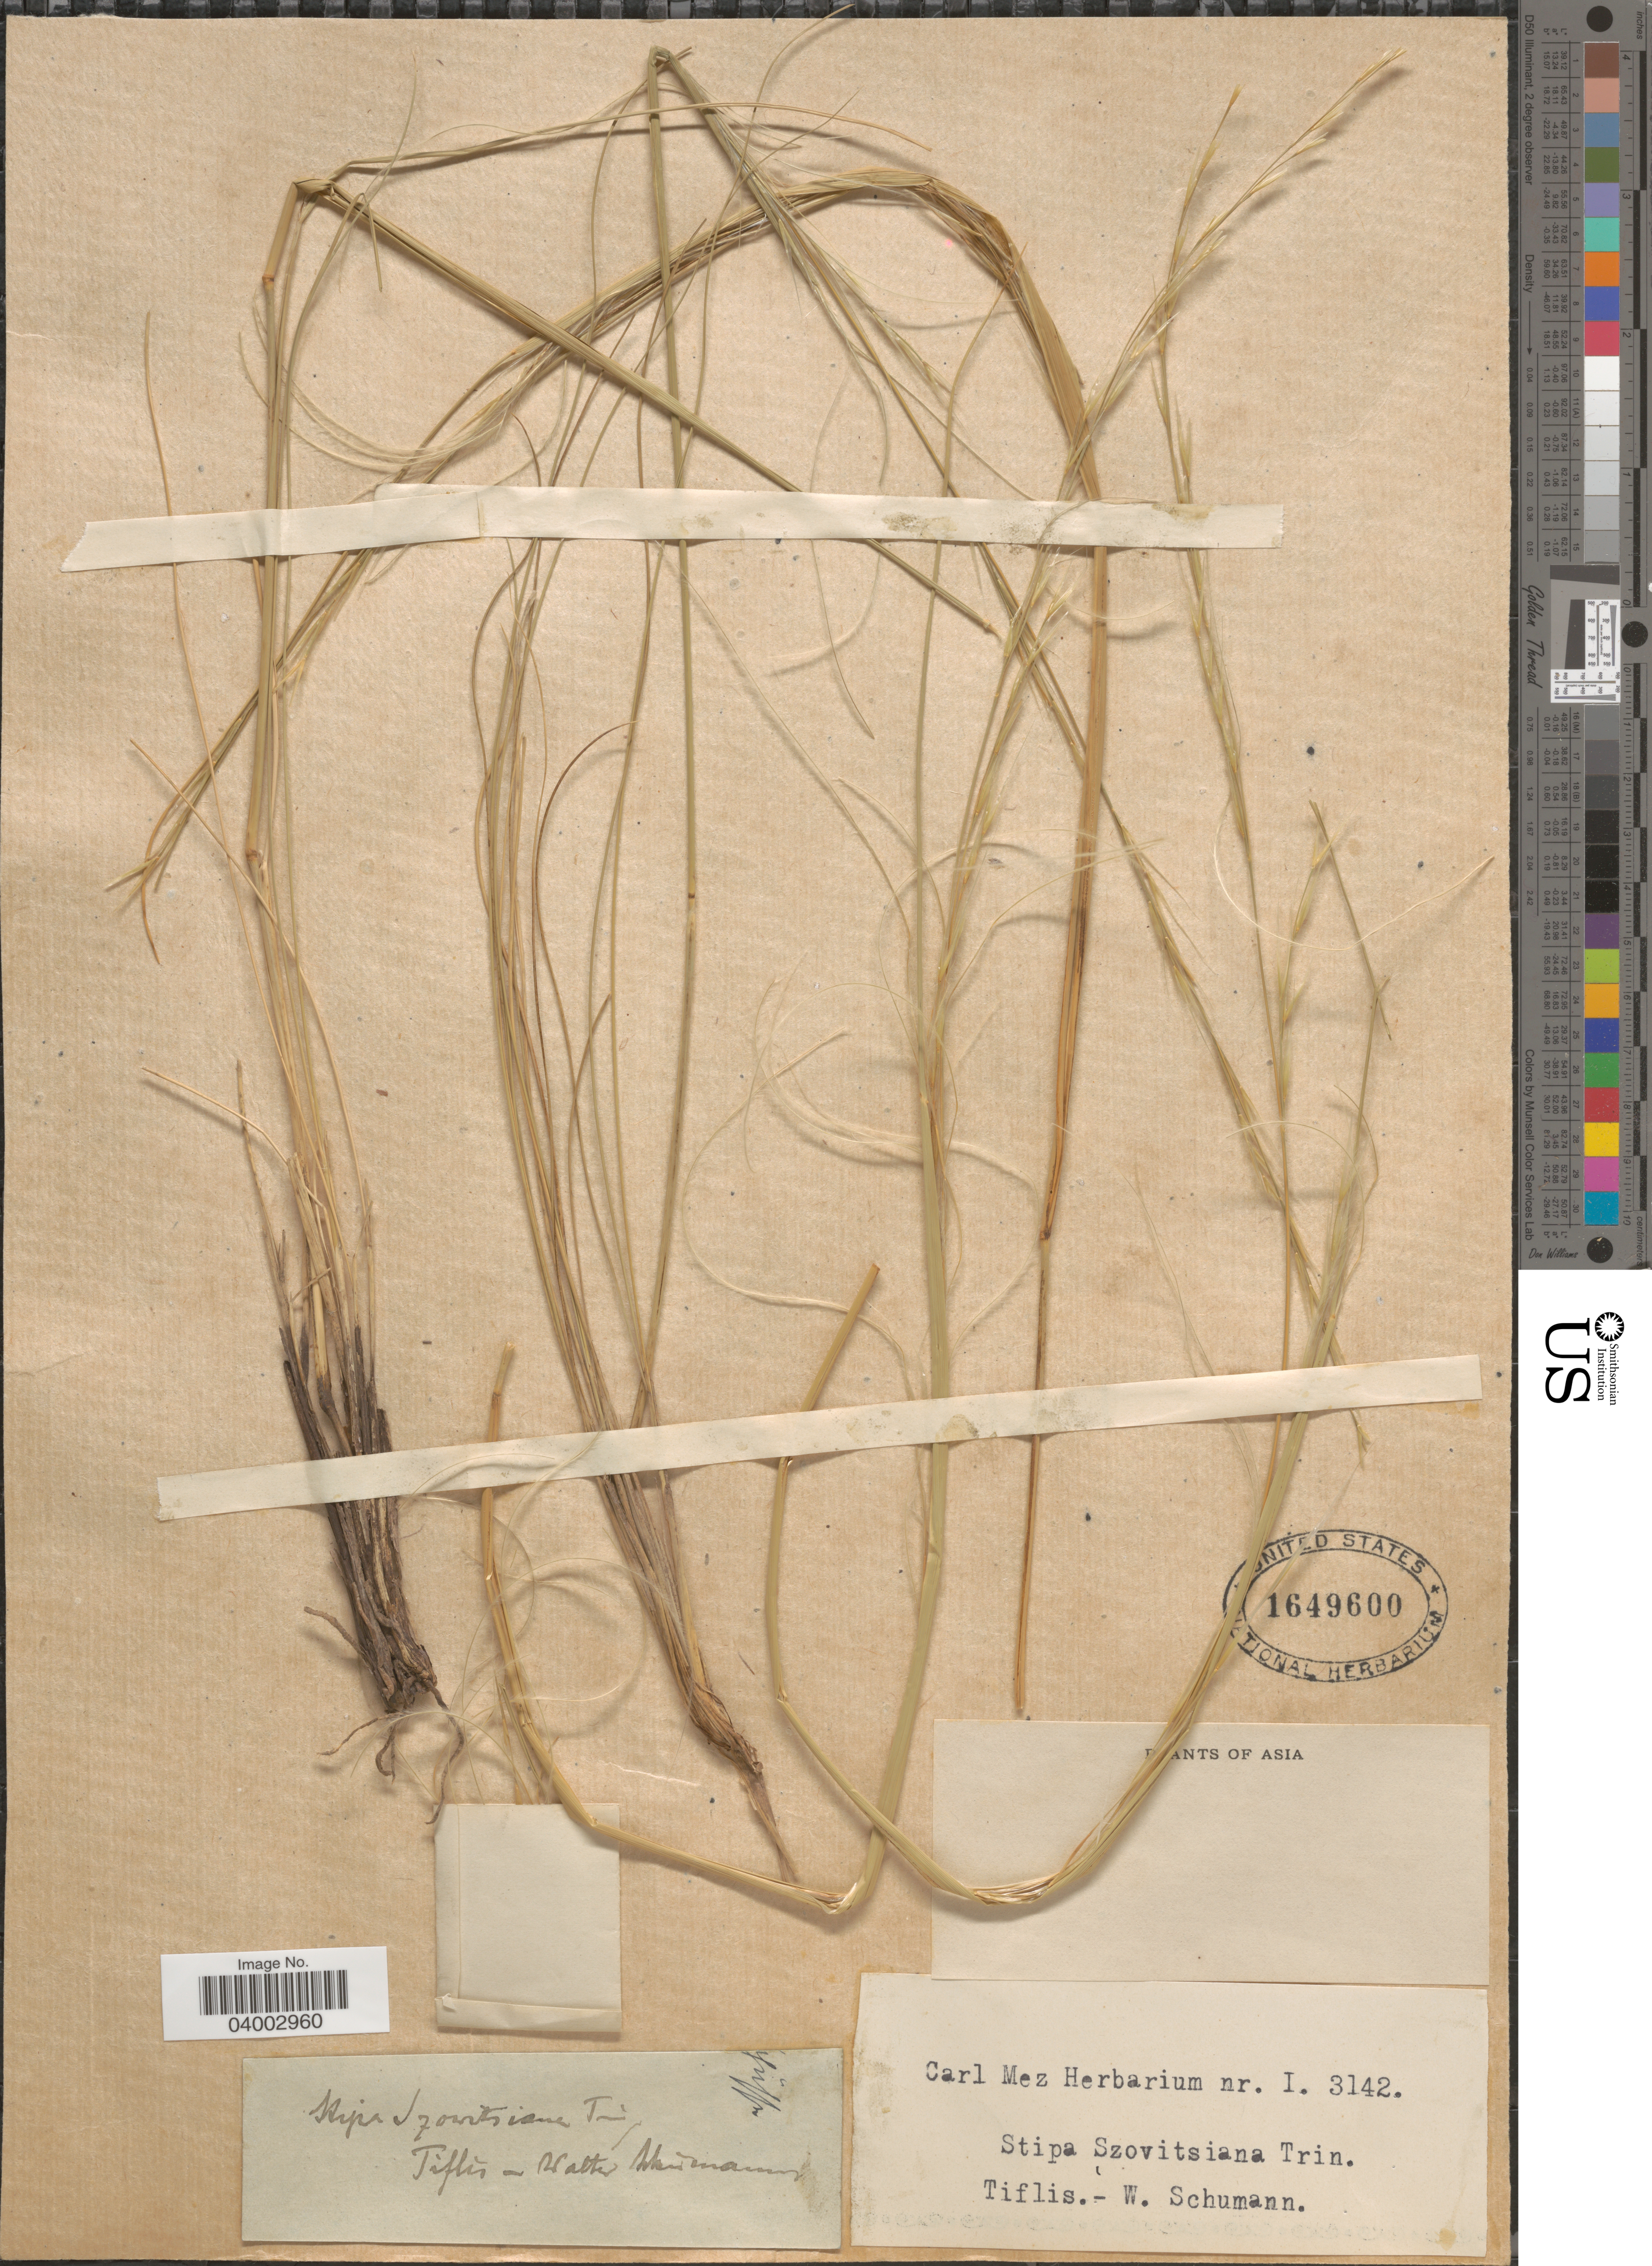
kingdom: Plantae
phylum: Tracheophyta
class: Liliopsida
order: Poales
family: Poaceae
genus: Stipa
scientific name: Stipa szovitsiana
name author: (Trin. & Rupr.) Griseb.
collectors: W. Schumann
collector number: I.3142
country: Georgia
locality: Tiflis.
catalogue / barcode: US 1649600